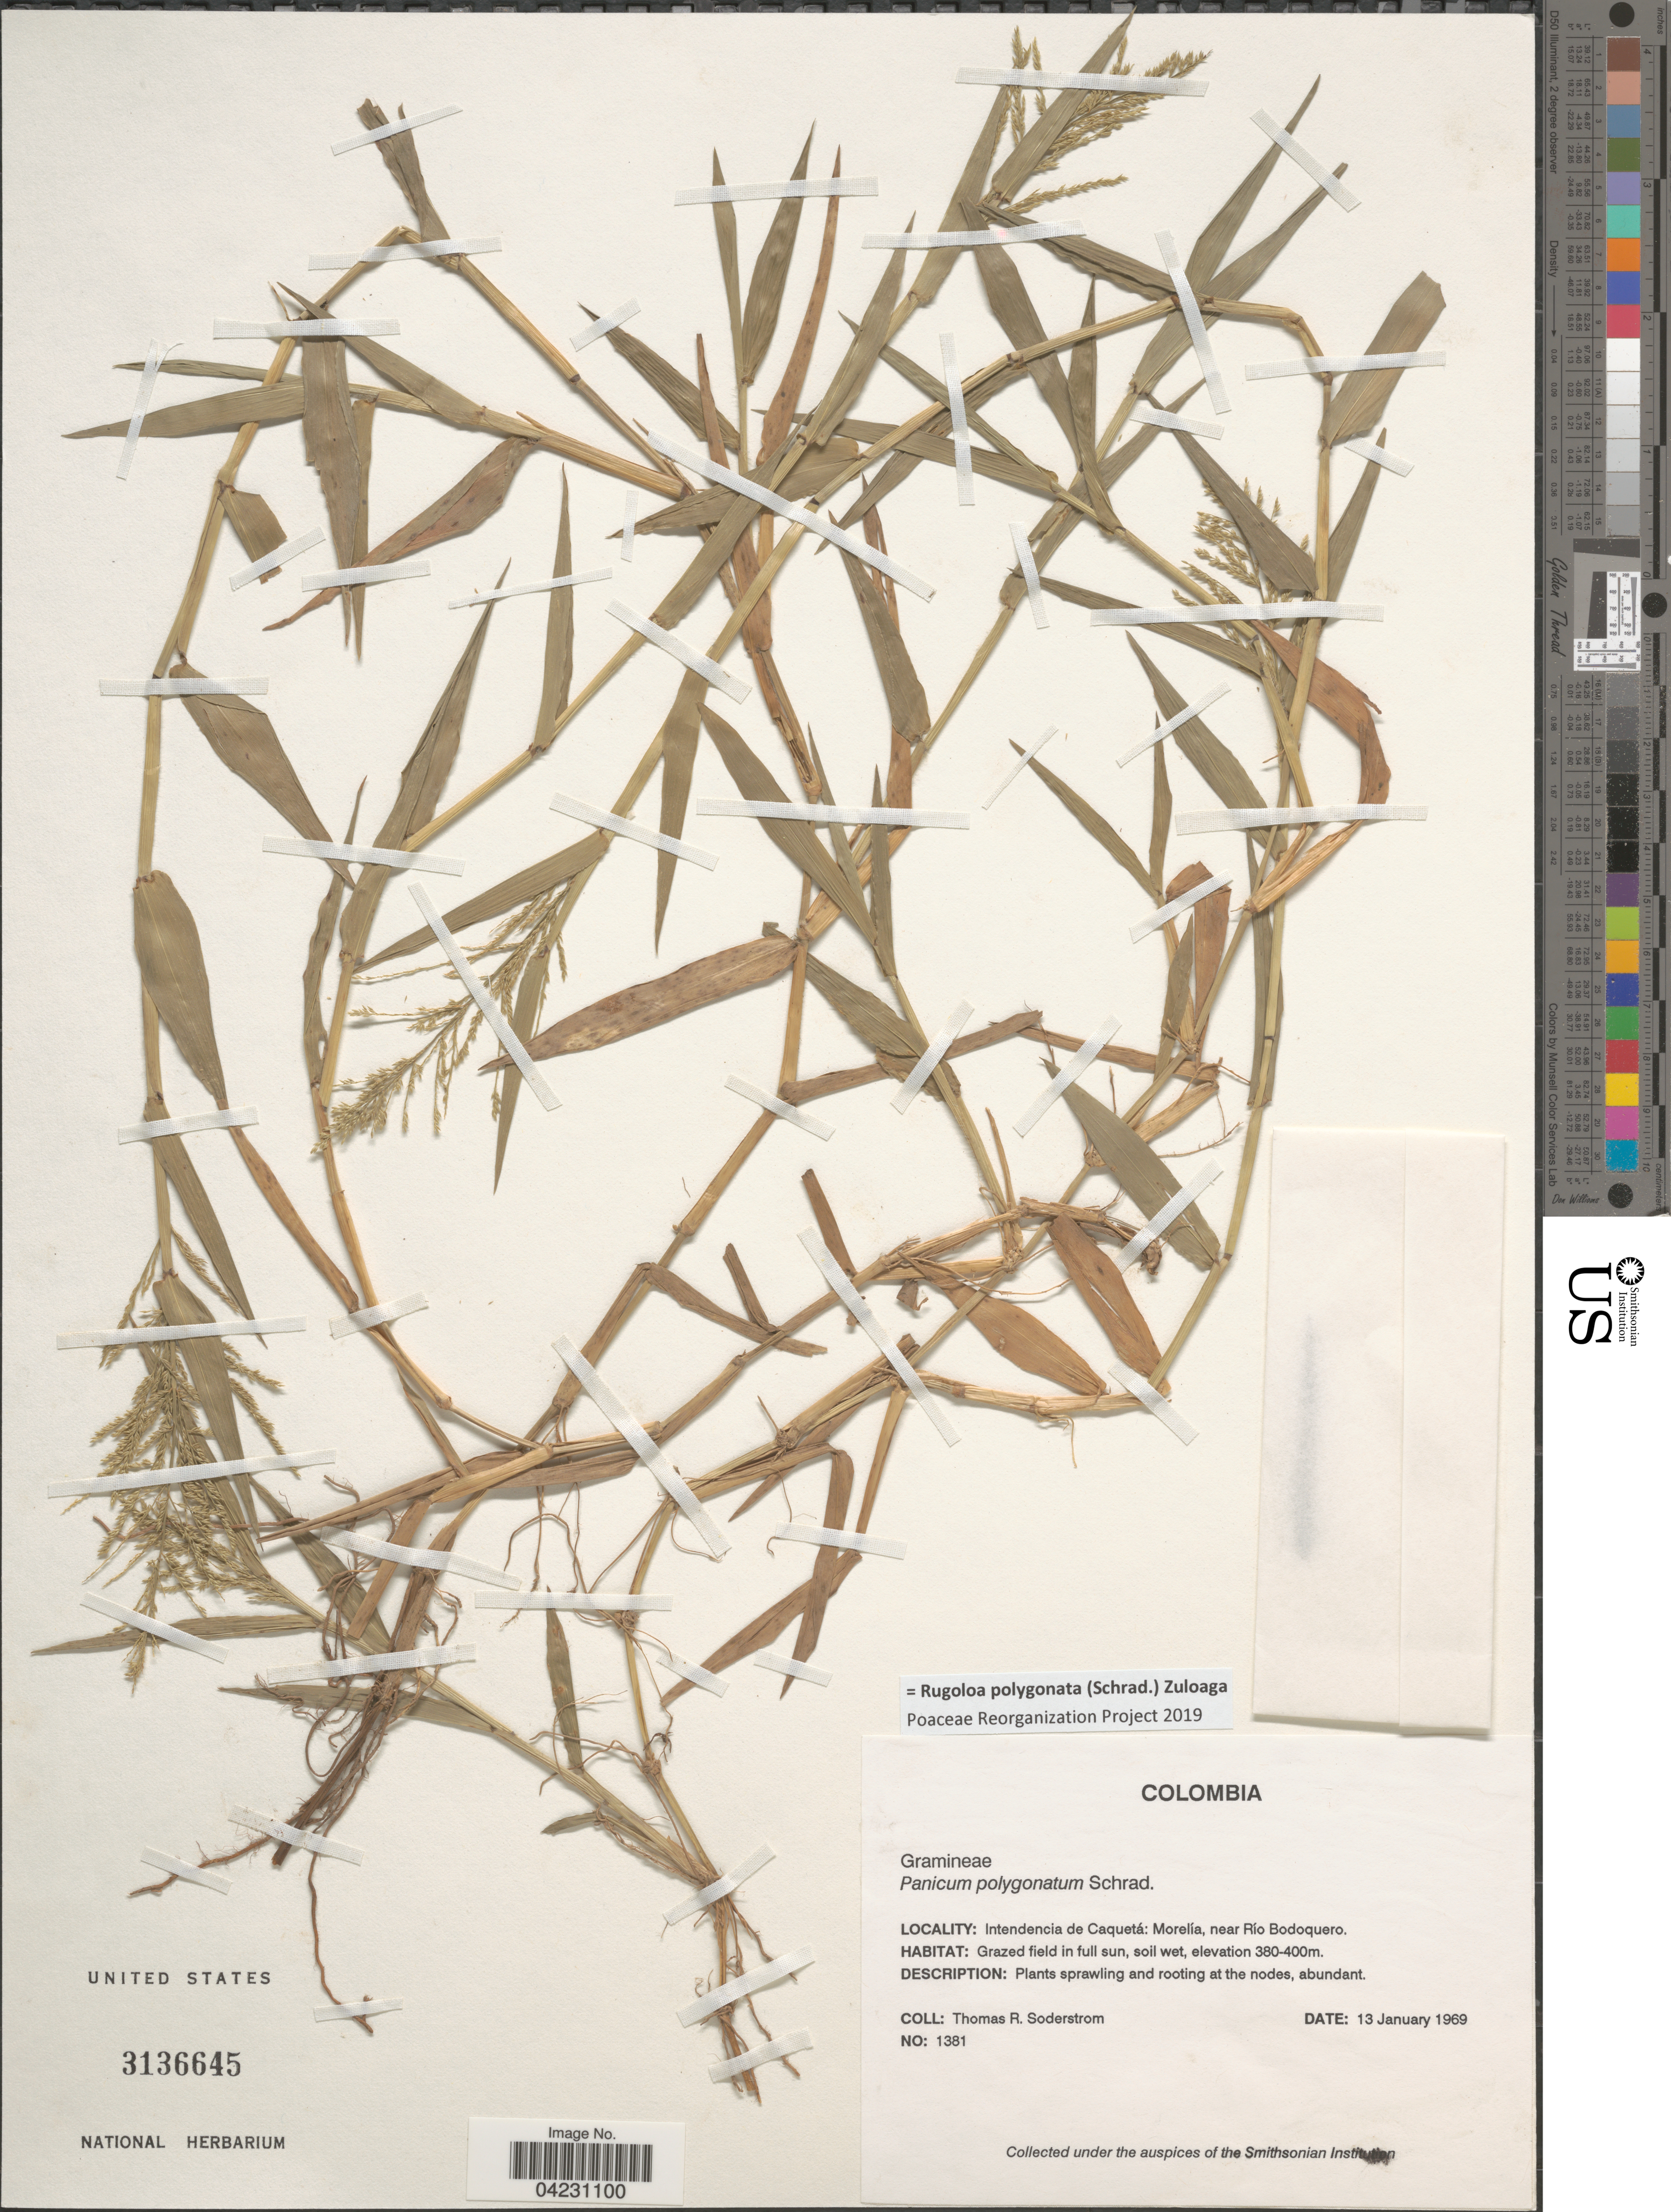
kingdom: Plantae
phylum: Tracheophyta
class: Liliopsida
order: Poales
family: Poaceae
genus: Rugoloa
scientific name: Rugoloa polygonata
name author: (Schrad.) Zuloaga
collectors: T. R. Soderstrom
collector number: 1381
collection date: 1969-01-13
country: Colombia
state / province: Caquetá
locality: Intendencia de Caquetá: Morelía, near Río Bodoquero.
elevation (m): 380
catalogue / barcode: US 3136645